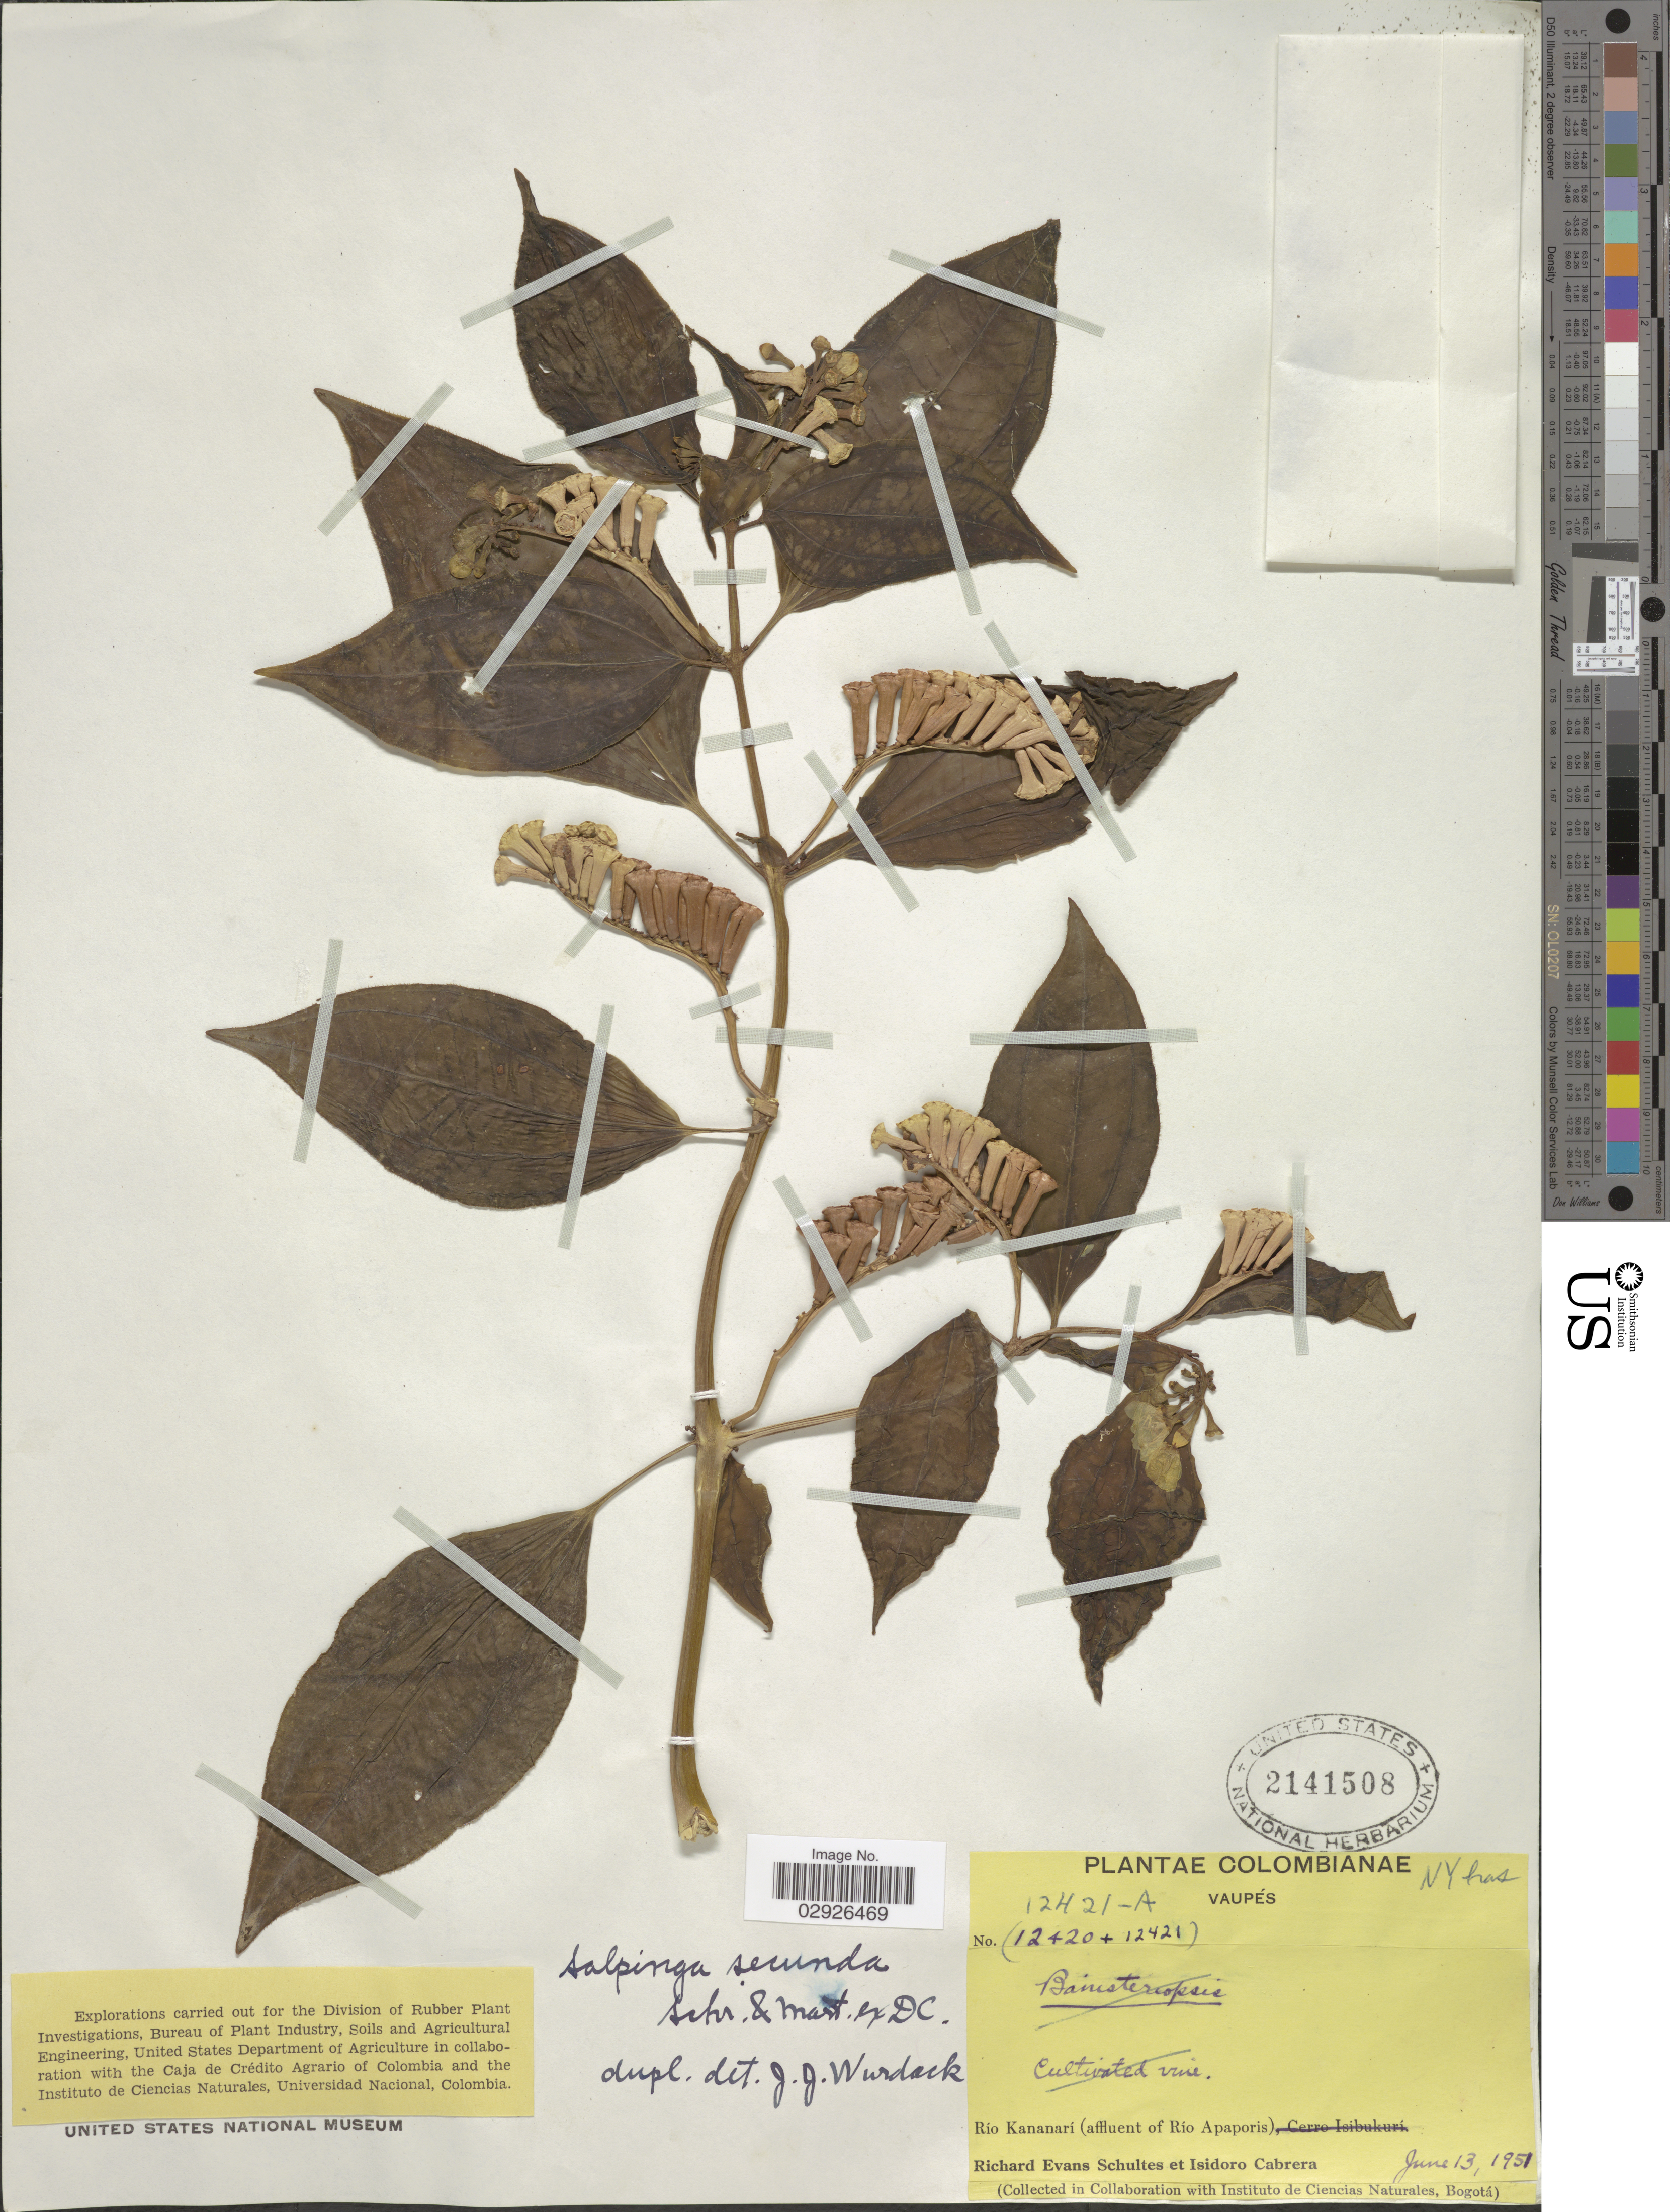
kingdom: Plantae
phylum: Tracheophyta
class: Magnoliopsida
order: Myrtales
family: Melastomataceae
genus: Salpinga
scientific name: Salpinga secunda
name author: Schrank & Mart. ex DC.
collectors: R. E. Schultes & I. Cabrera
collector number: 12421-A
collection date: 1951-06-13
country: Colombia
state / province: Vaupés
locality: Río Kananarí (affluent of Río Apaporis).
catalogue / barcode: US 2141508